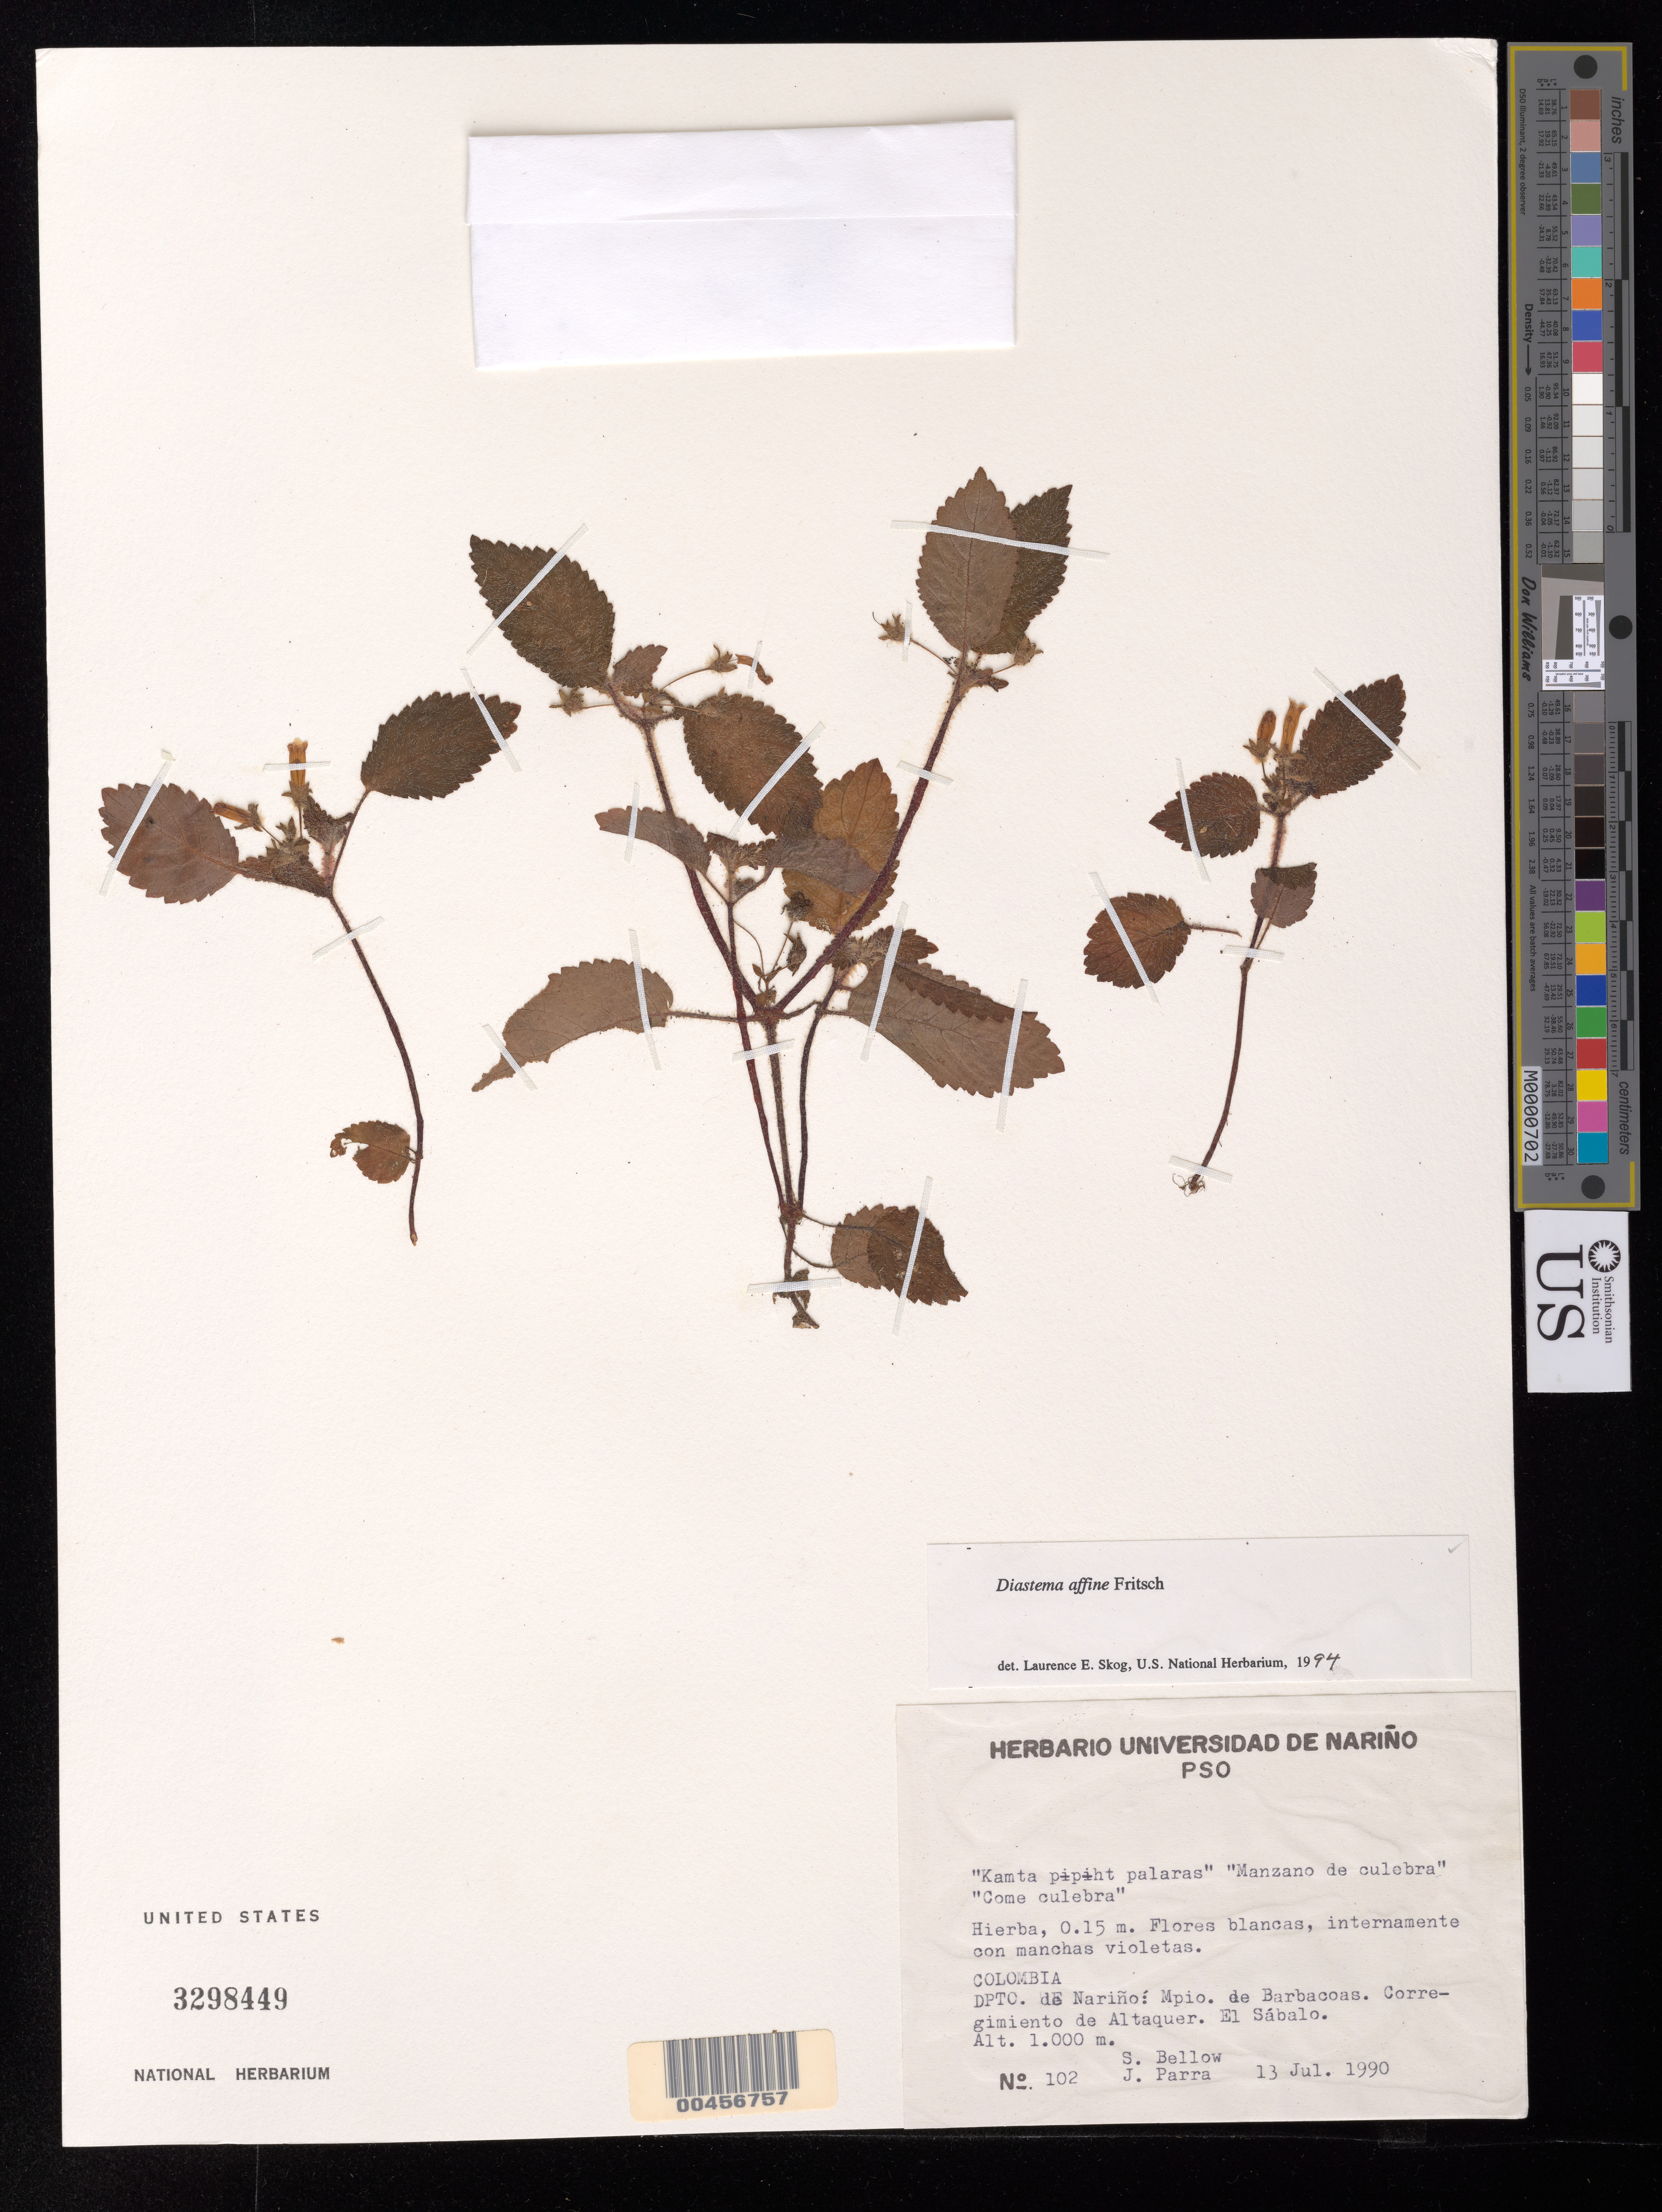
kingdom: Plantae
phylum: Tracheophyta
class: Magnoliopsida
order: Lamiales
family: Gesneriaceae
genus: Diastema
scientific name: Diastema affine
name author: Fritsch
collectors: S. Bellow & J. Parra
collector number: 102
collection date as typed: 13 Jul 1990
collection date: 1990-07-13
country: Colombia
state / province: Nariño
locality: Barbacoas, El Sabalo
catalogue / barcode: US 3298449